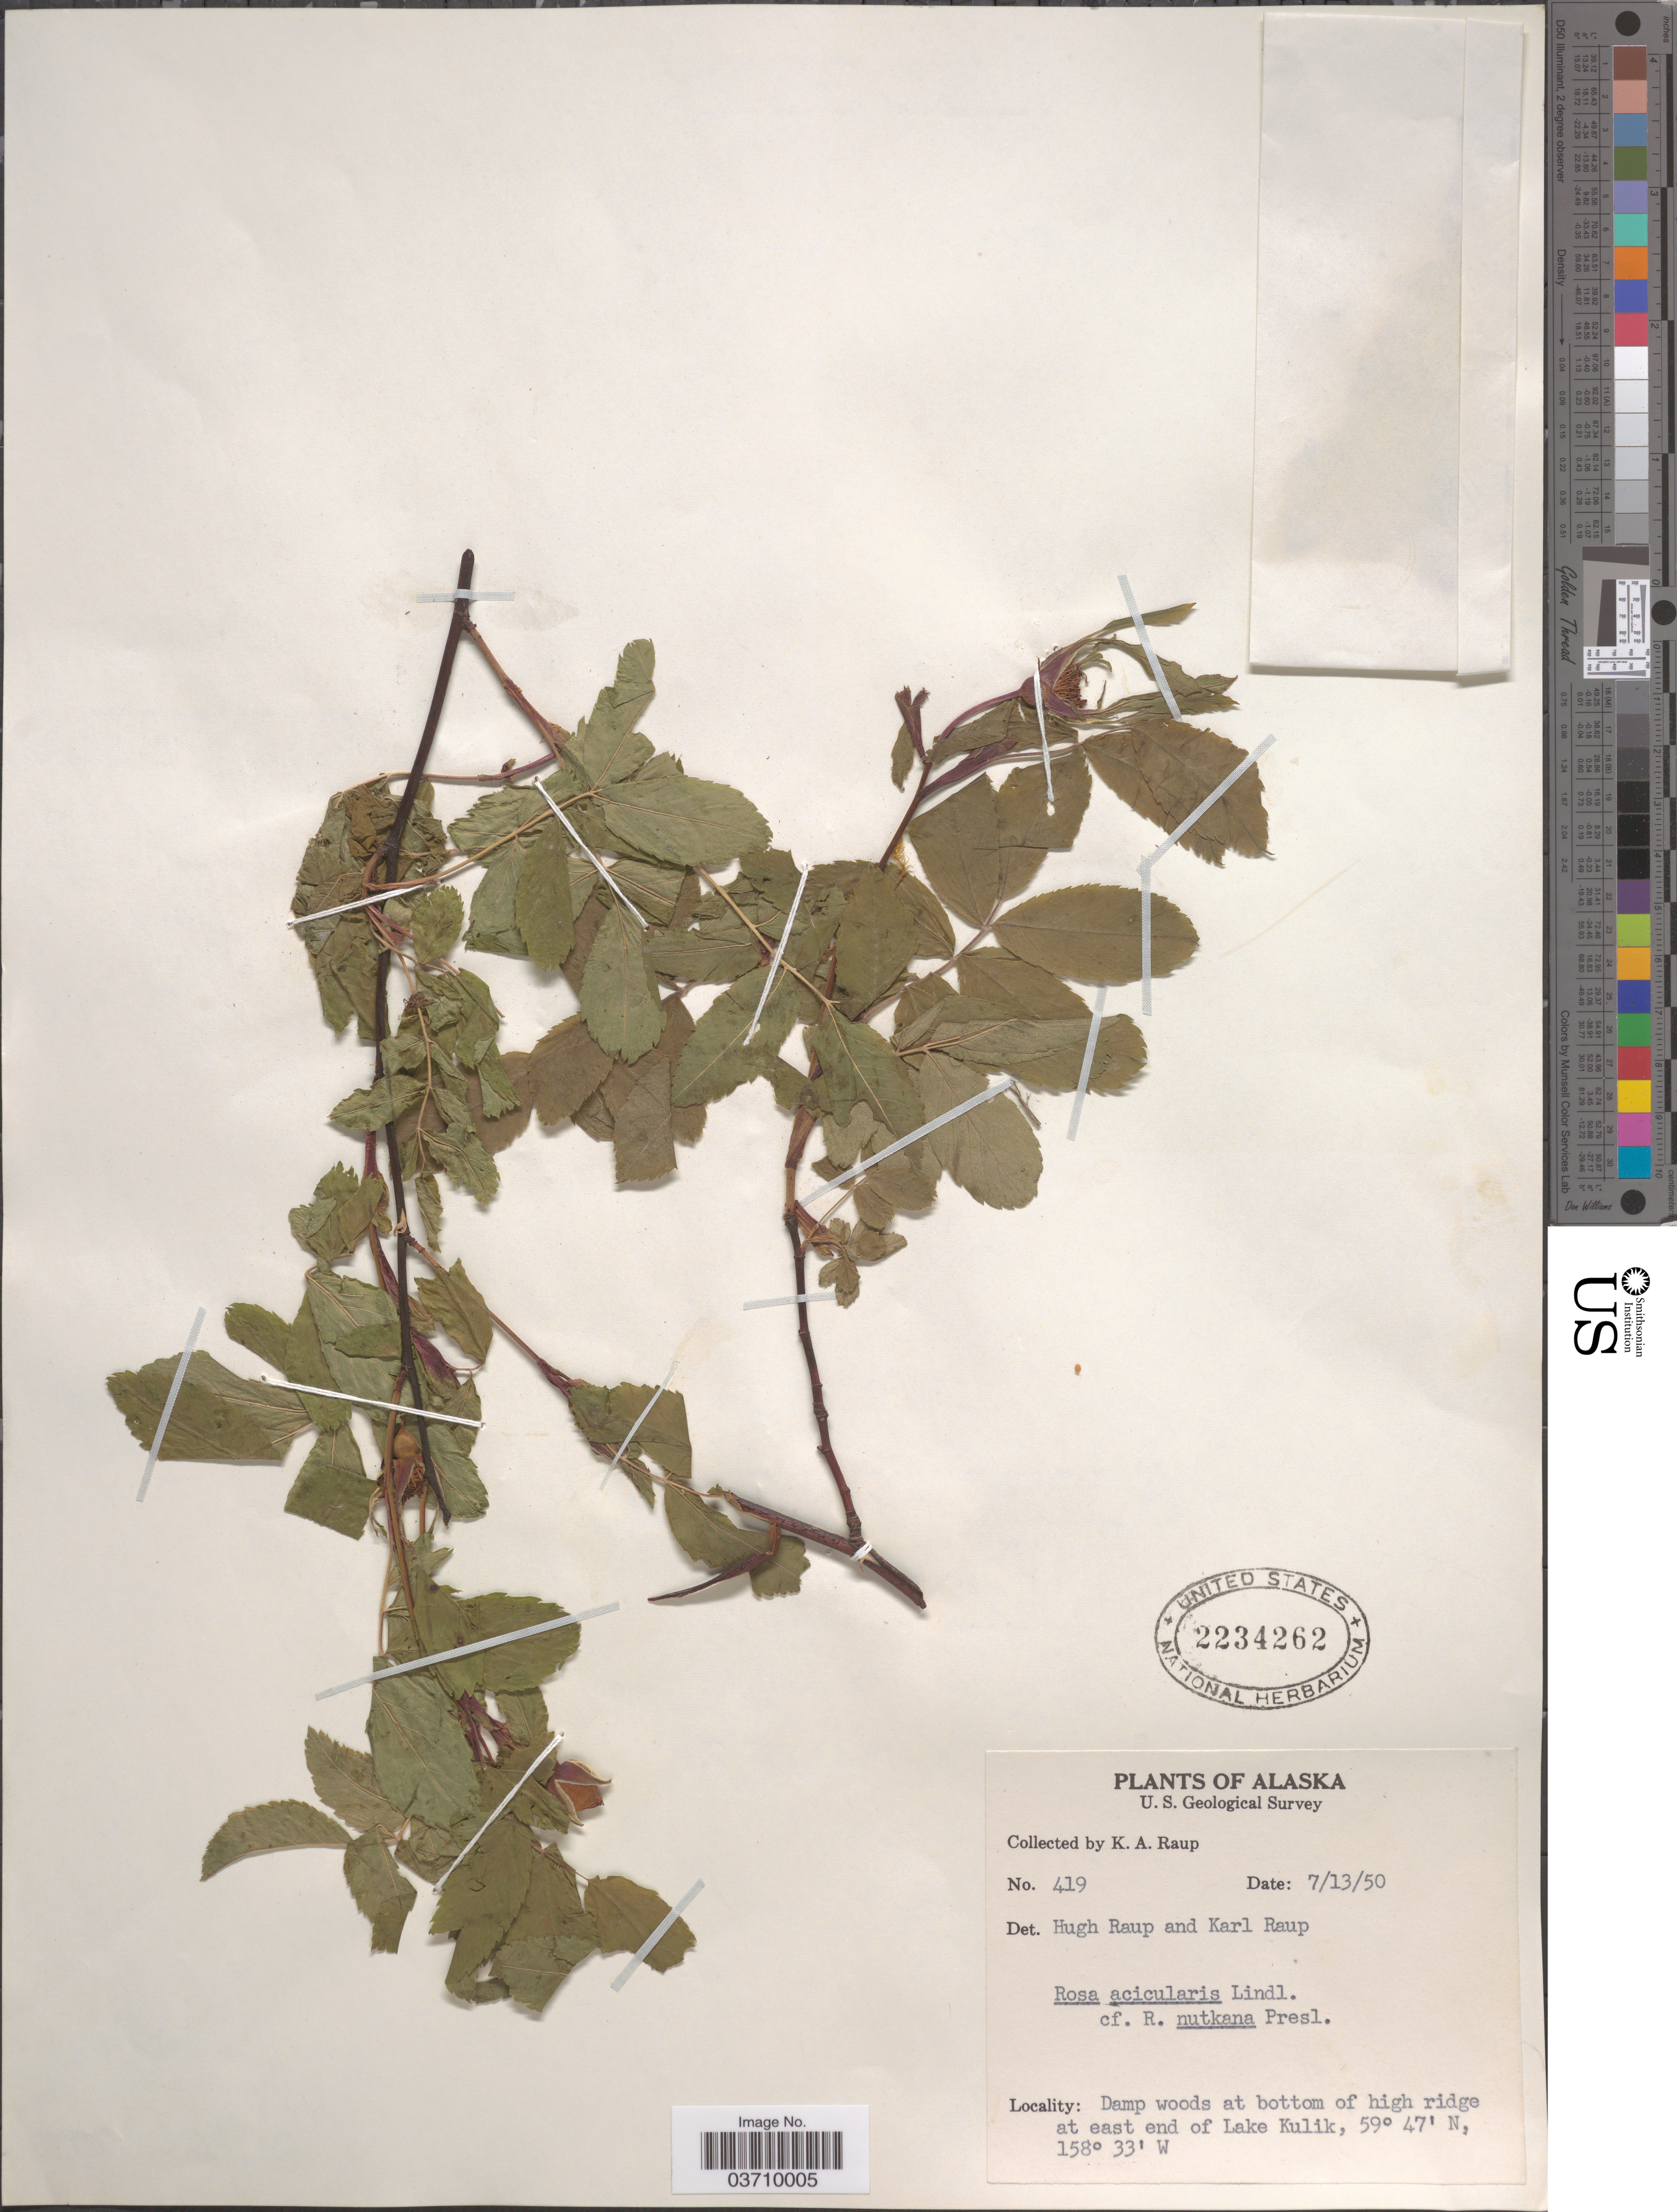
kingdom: Plantae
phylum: Tracheophyta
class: Magnoliopsida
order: Rosales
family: Rosaceae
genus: Rosa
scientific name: Rosa acicularis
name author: Lindl.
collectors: K. Raup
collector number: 419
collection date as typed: Transcribed d/m/y: 13/7/50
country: United States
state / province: Alaska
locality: Damp woods at bottom of high ridge at east end of Lake Kulik.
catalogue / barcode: US 2234262